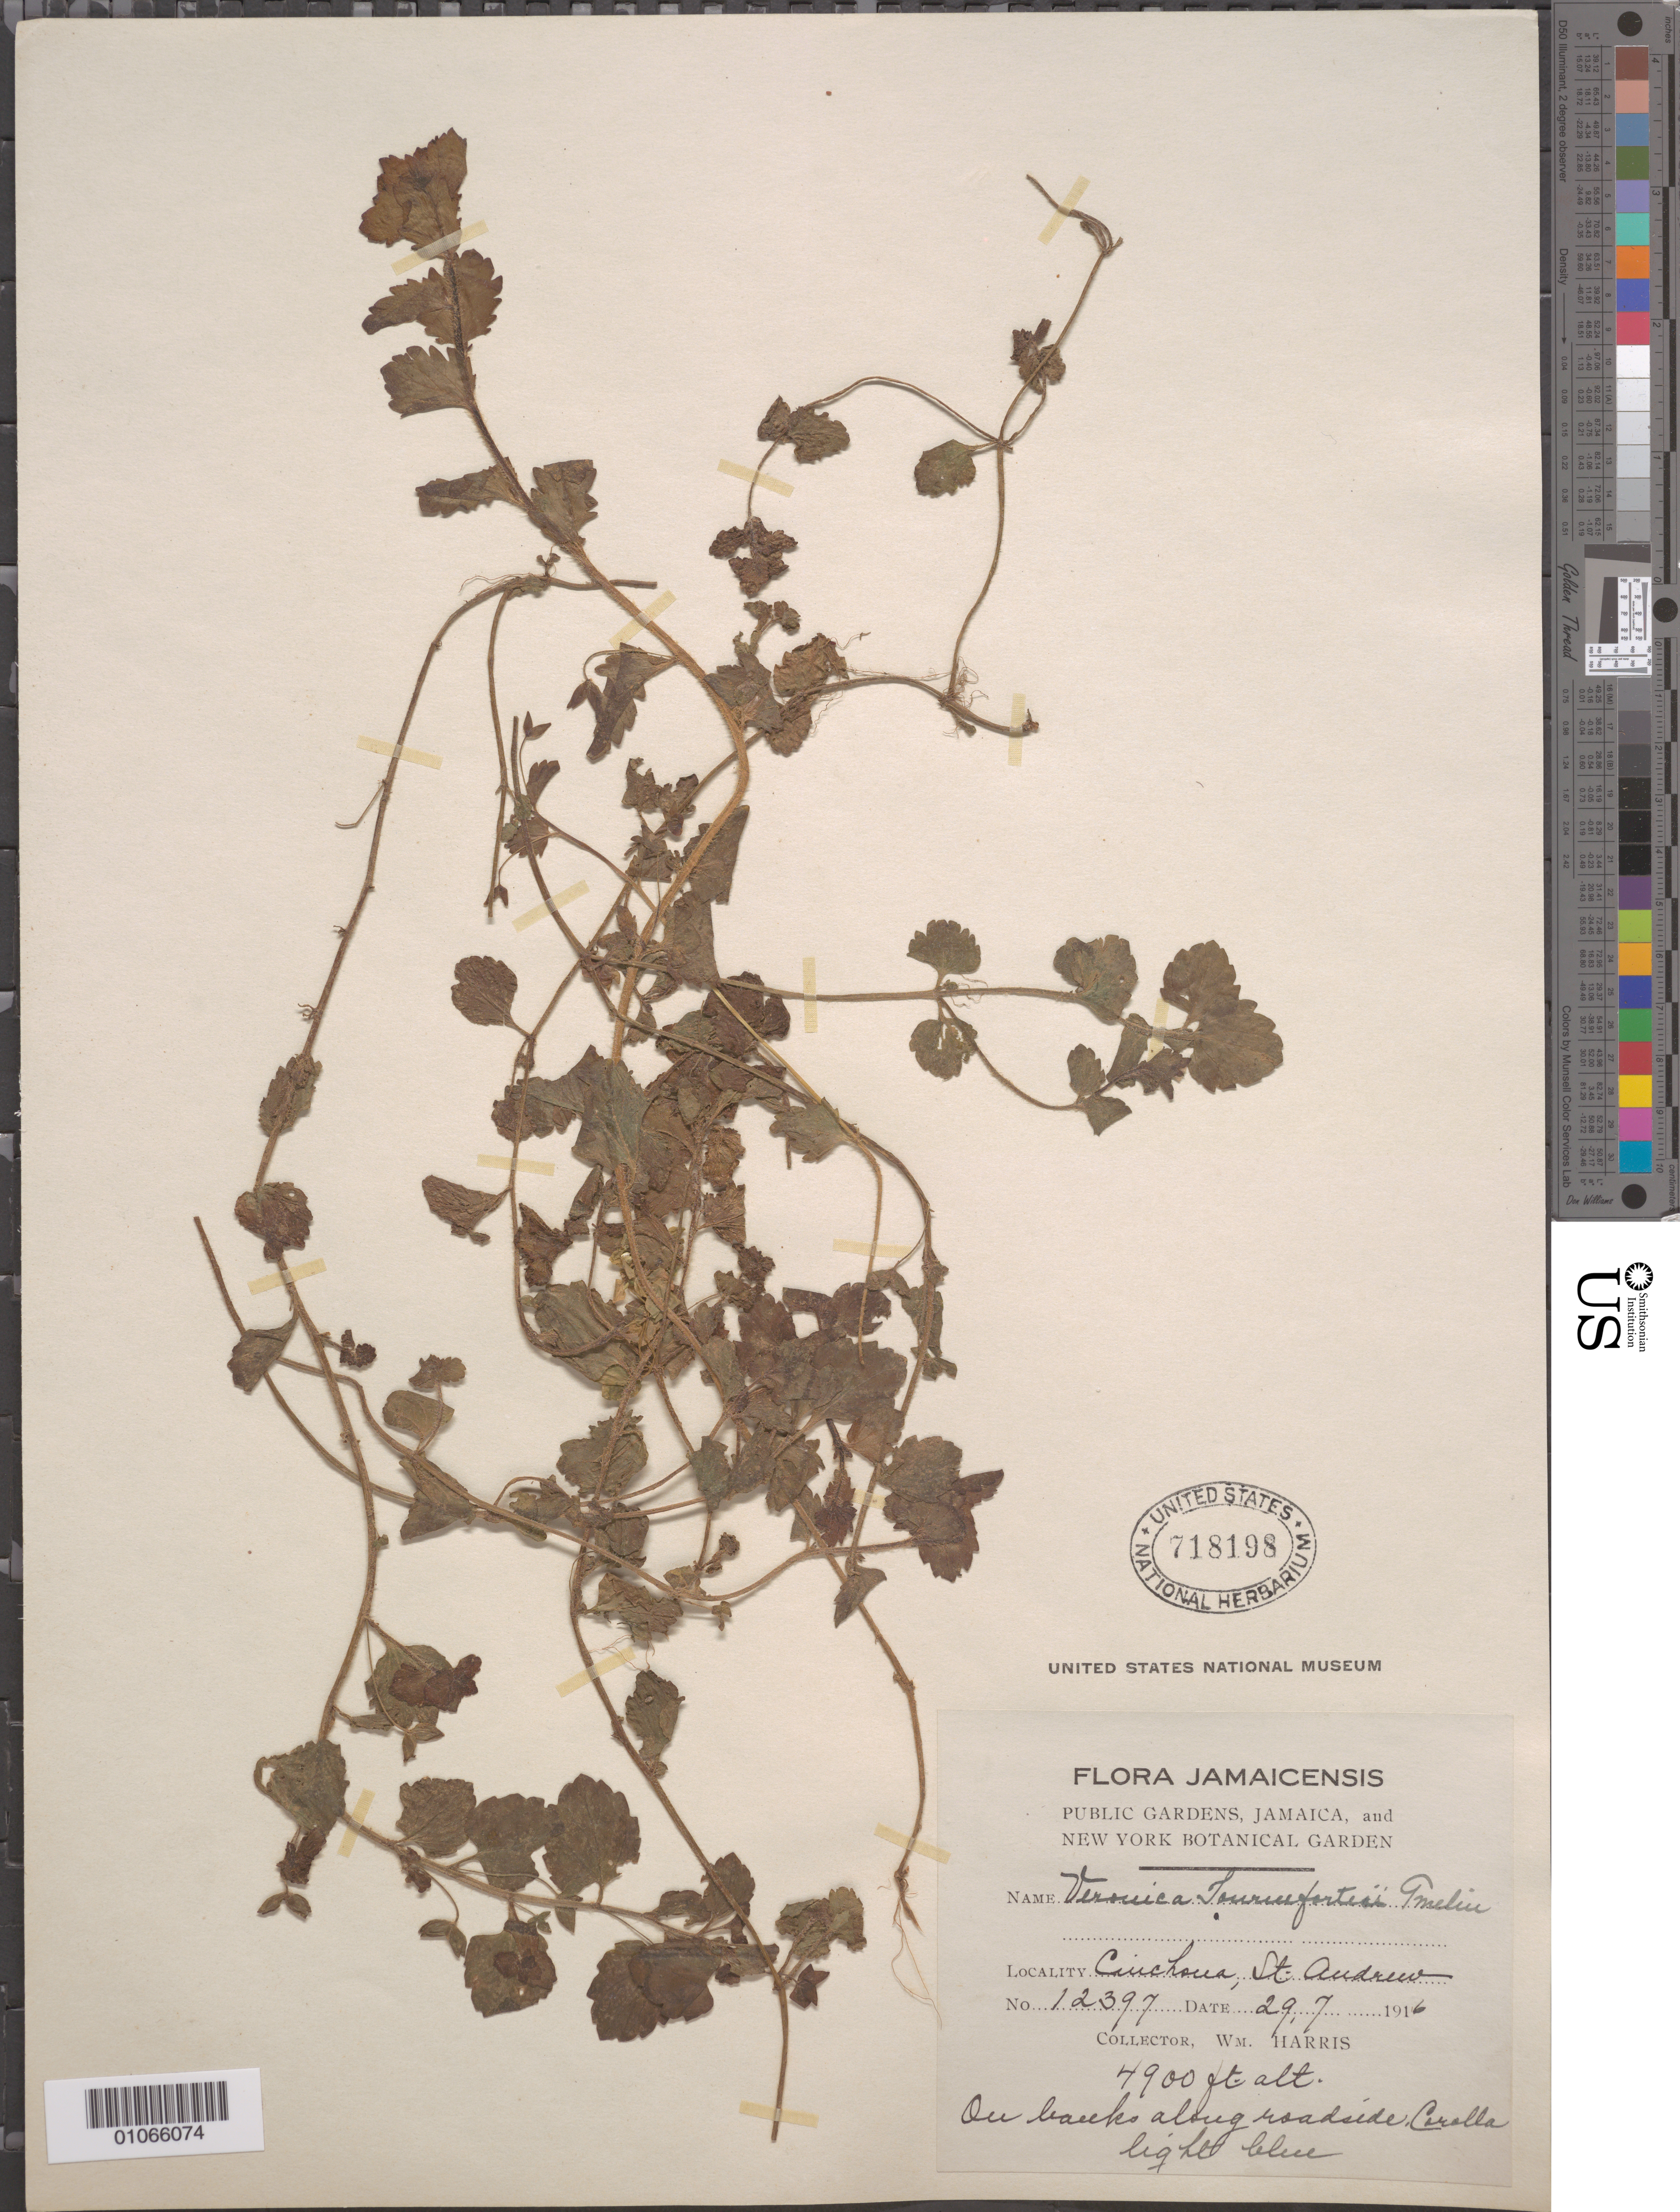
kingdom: Plantae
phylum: Tracheophyta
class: Magnoliopsida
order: Lamiales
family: Plantaginaceae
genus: Veronica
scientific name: Veronica persica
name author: Poir.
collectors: W. Harris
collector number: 12397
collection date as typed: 29 Jul 1916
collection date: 1916-07-29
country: Jamaica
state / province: Saint Andrew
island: Jamaica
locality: Cinchona, on banks along roadside.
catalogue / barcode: US 718198